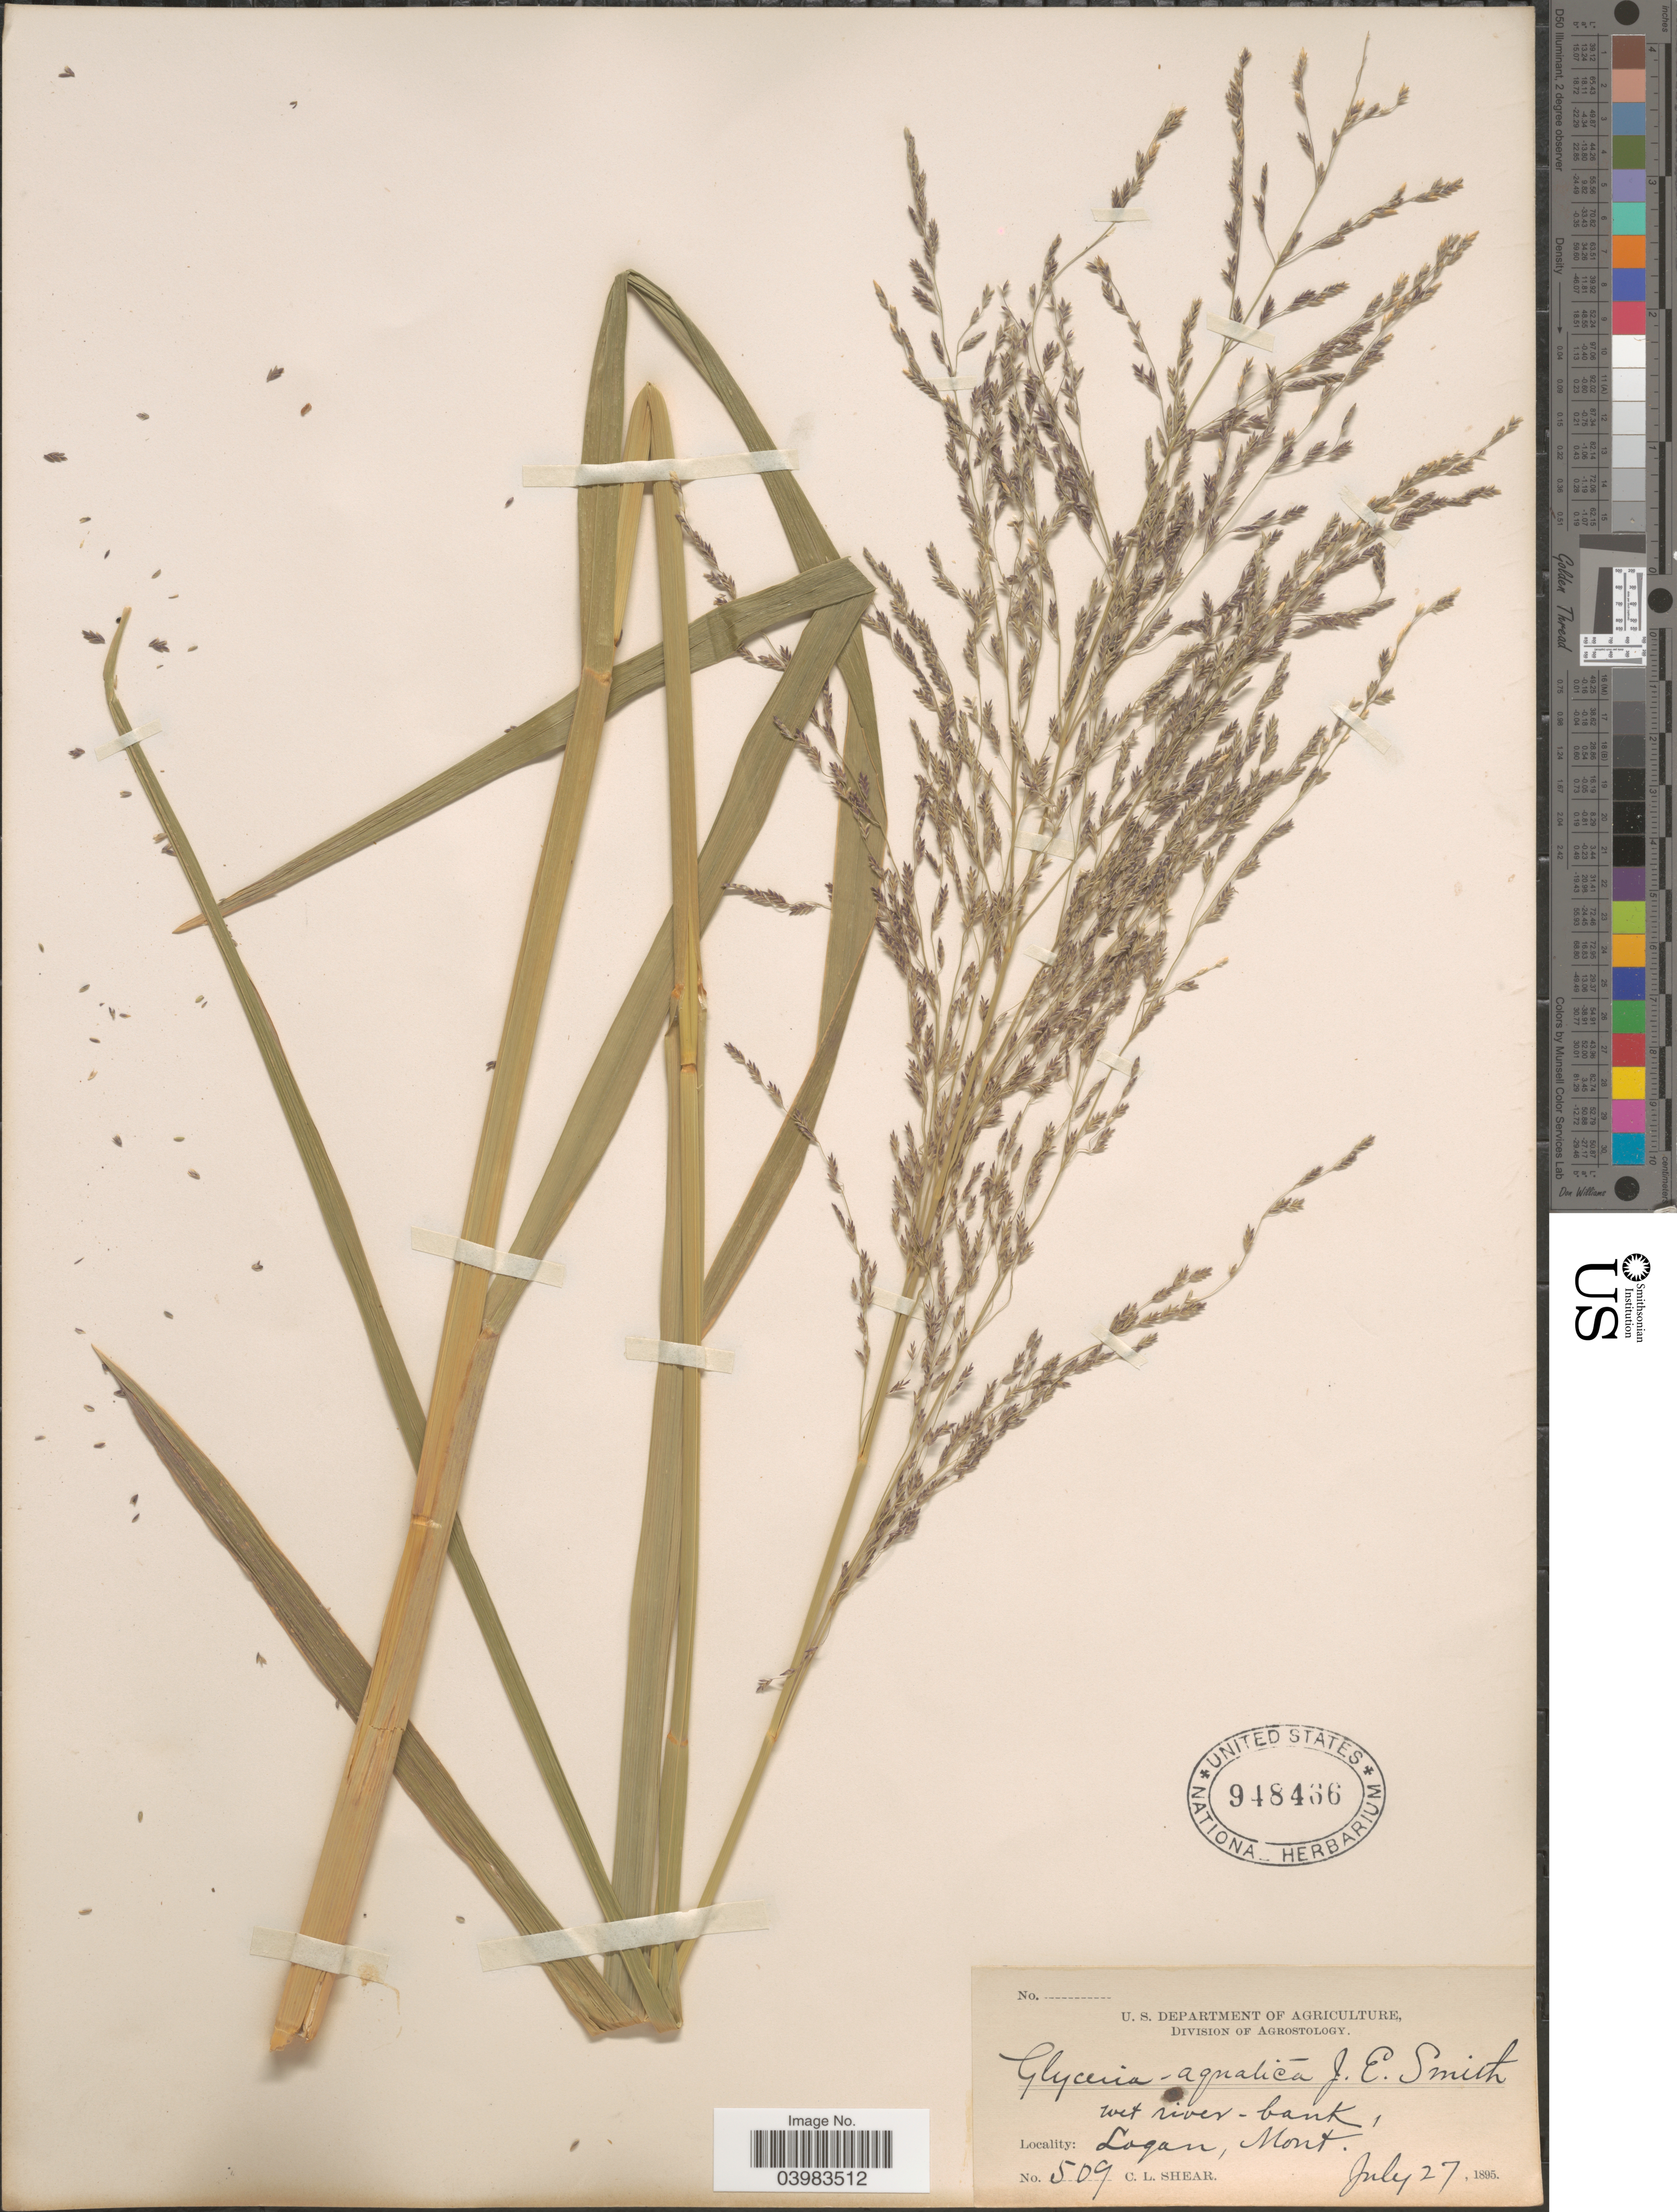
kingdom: Plantae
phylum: Tracheophyta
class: Liliopsida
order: Poales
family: Poaceae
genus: Glyceria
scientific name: Glyceria grandis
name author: S. Watson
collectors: C. L. Shear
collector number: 509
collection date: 1895-07-27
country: United States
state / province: Montana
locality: Wet river -bank, Logan.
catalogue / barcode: US 948466